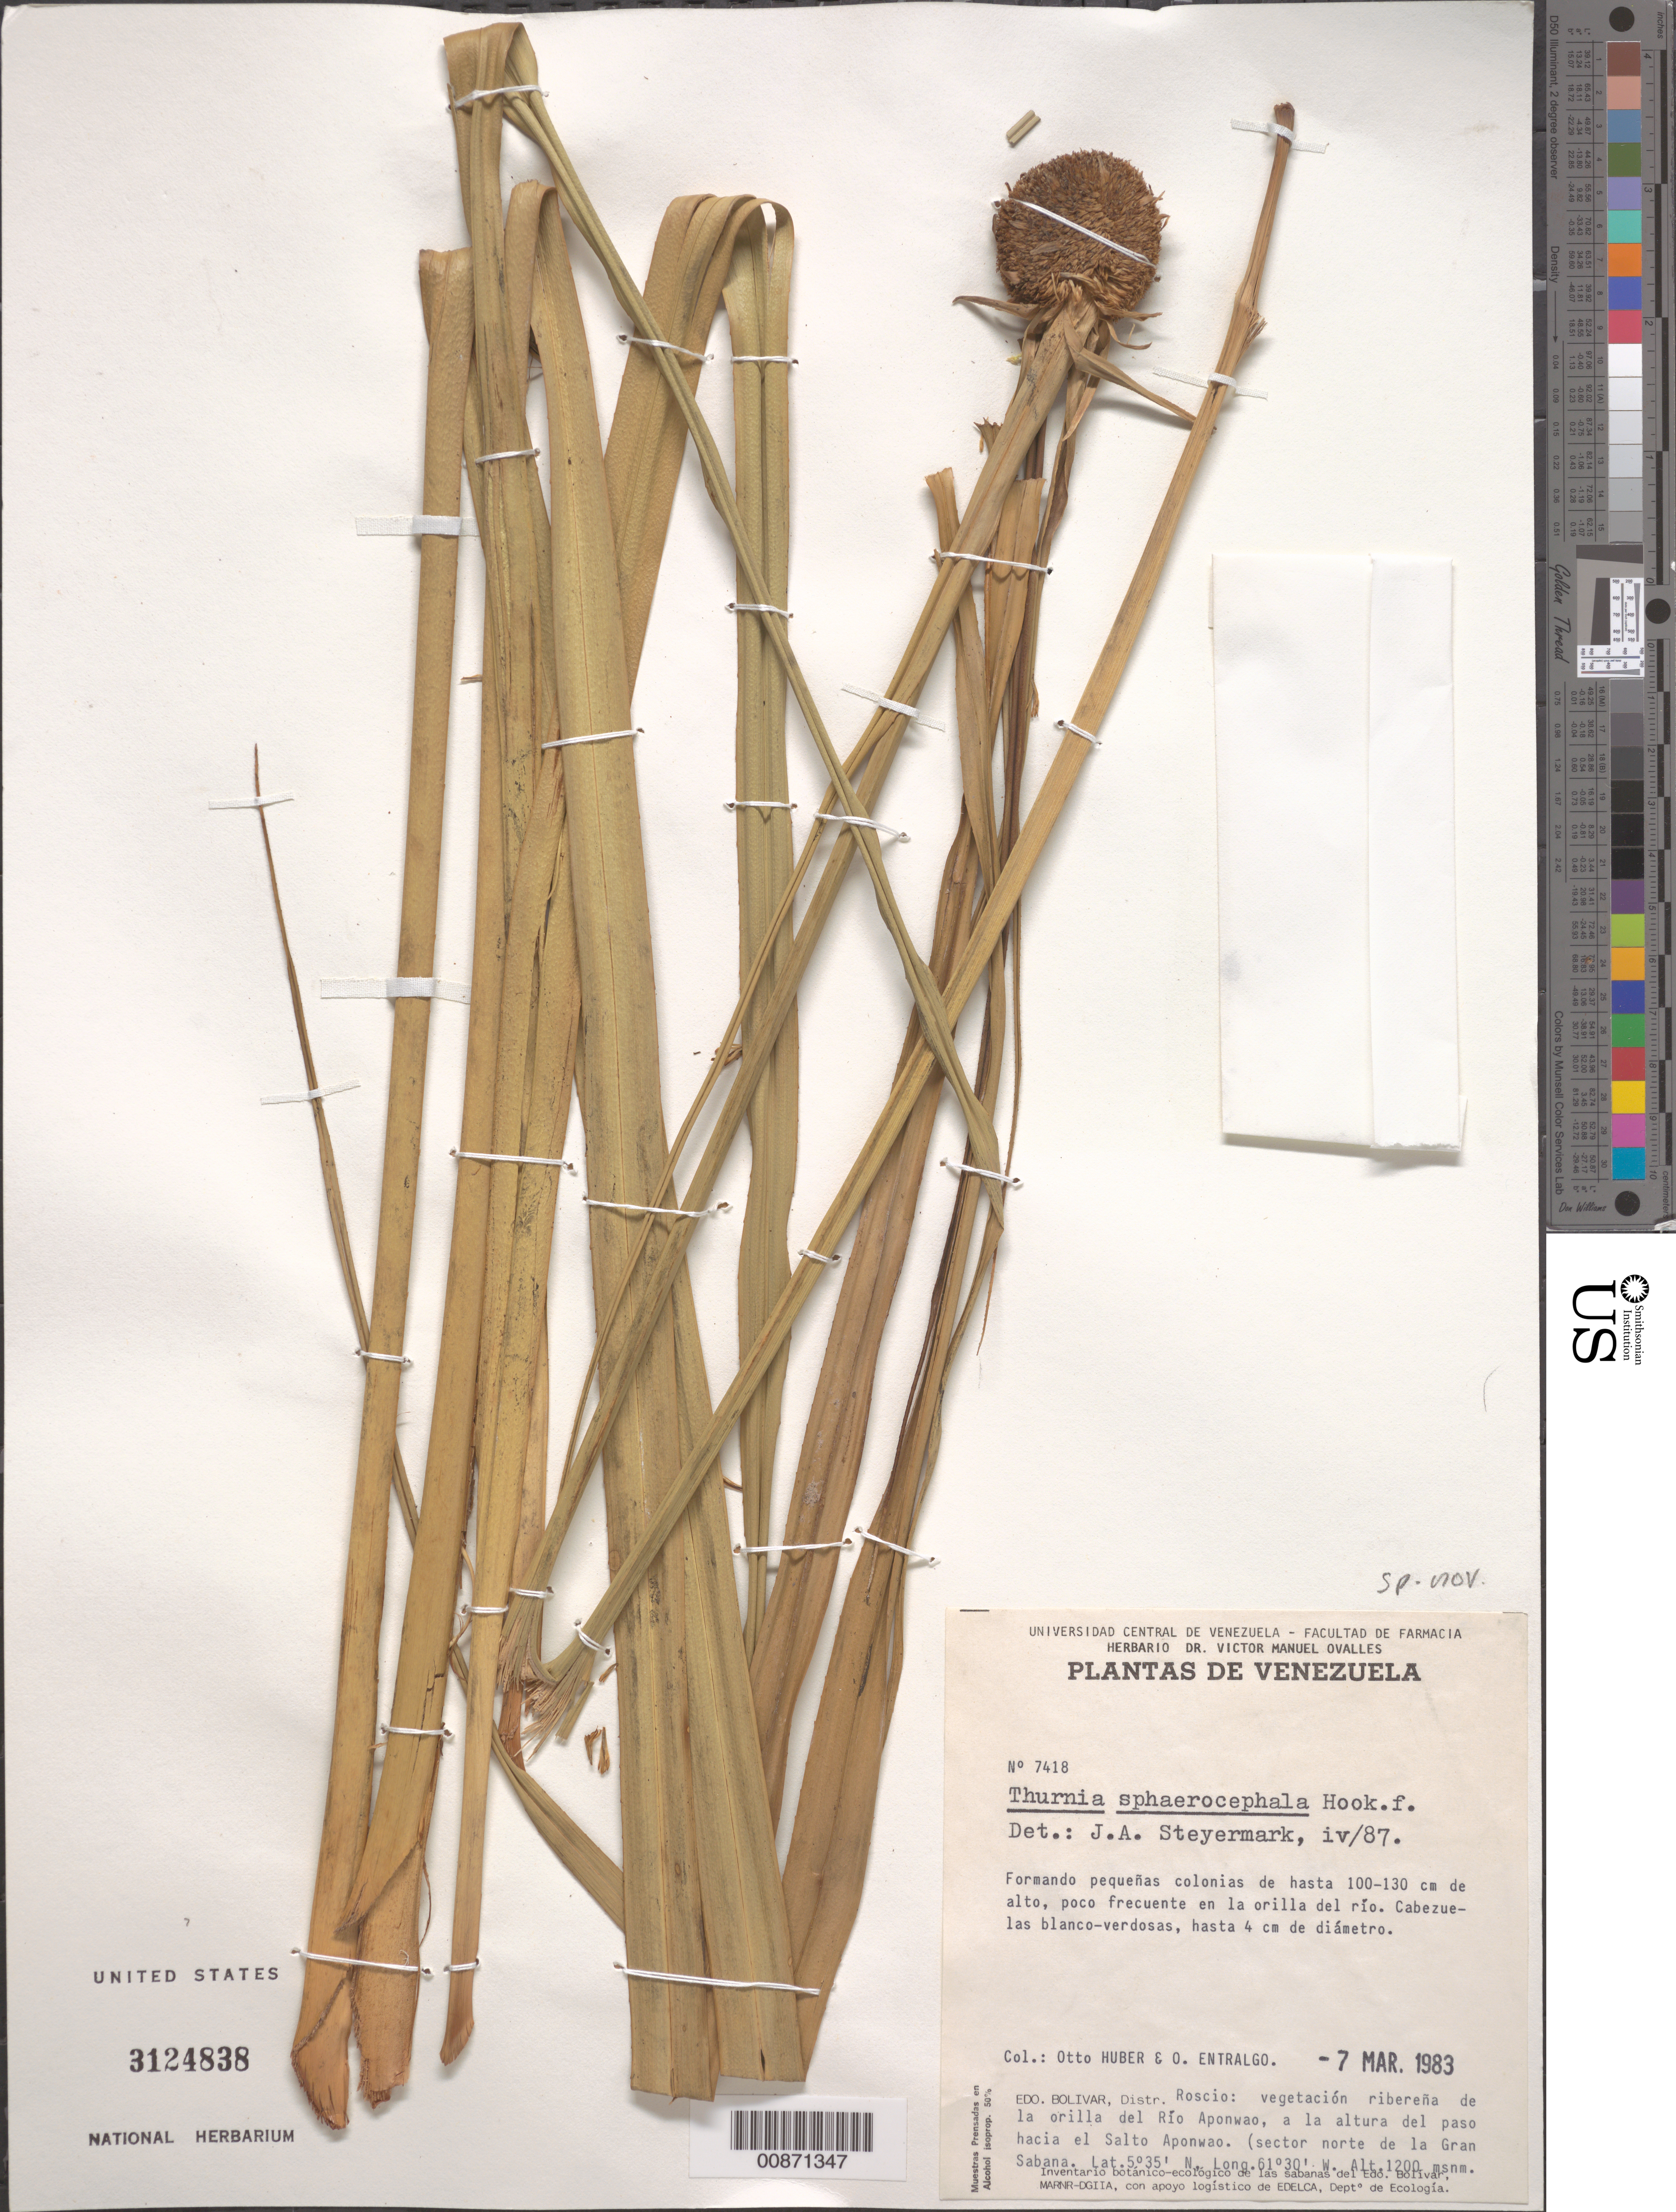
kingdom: Plantae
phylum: Tracheophyta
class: Liliopsida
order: Poales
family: Thurniaceae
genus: Thurnia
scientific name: Thurnia sphaerocephala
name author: (Rudge) Hook. f.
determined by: Steyermark, Julian A., (VEN)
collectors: O. Huber & O. Entralgo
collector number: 7418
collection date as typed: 7-Mar-83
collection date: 1983-03-07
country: Venezuela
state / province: Bolívar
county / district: Roscio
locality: Río Aponwao, del paso sobre el Salto Aponwao, north sector of Gran Sabana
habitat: Vegetación riberena de la orilla del rio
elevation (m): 1200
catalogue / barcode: US 3124838